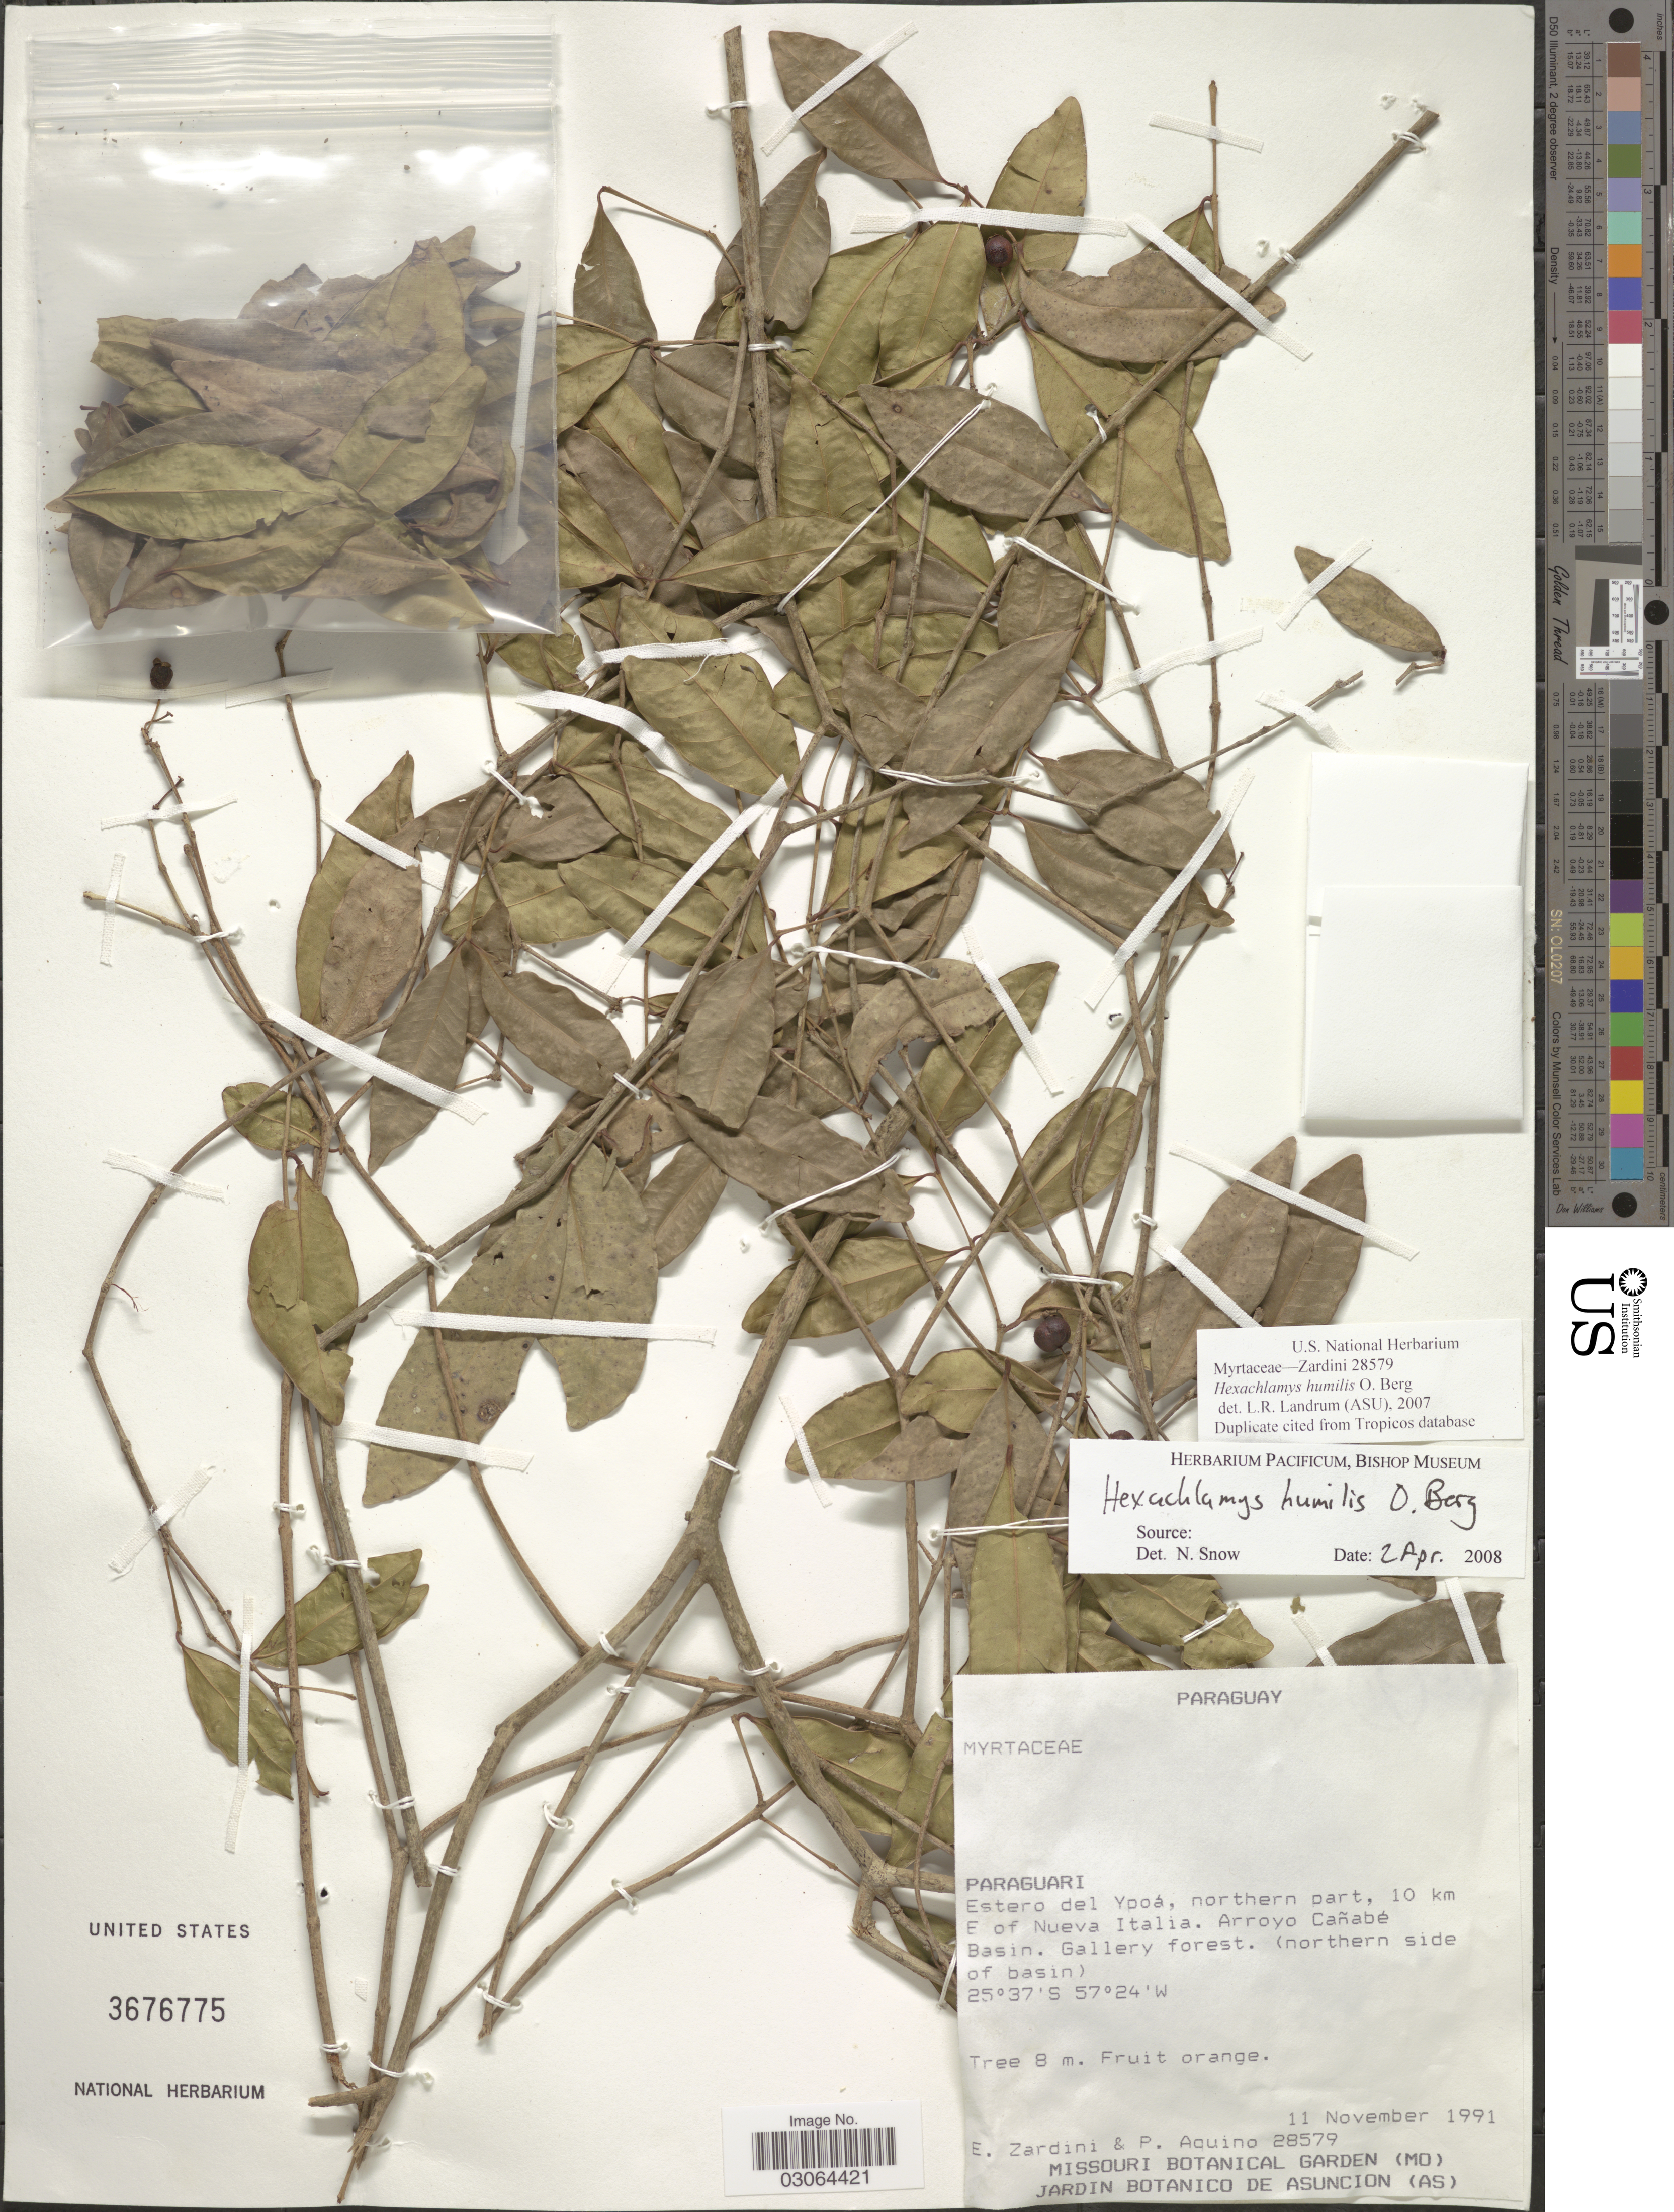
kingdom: Plantae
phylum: Tracheophyta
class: Magnoliopsida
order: Myrtales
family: Myrtaceae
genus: Hexachlamys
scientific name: Hexachlamys humilis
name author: O. Berg in Mart.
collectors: E. Zardini & P. Aquino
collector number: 28579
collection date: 1991-11-11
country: Paraguay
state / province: Paraguari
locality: Estero del Ypoá, northern part, 10 km E of Nueva Italia. Arroyo Cañabé Basin. Gallery forest. (northern side of basin).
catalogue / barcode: US 3676775